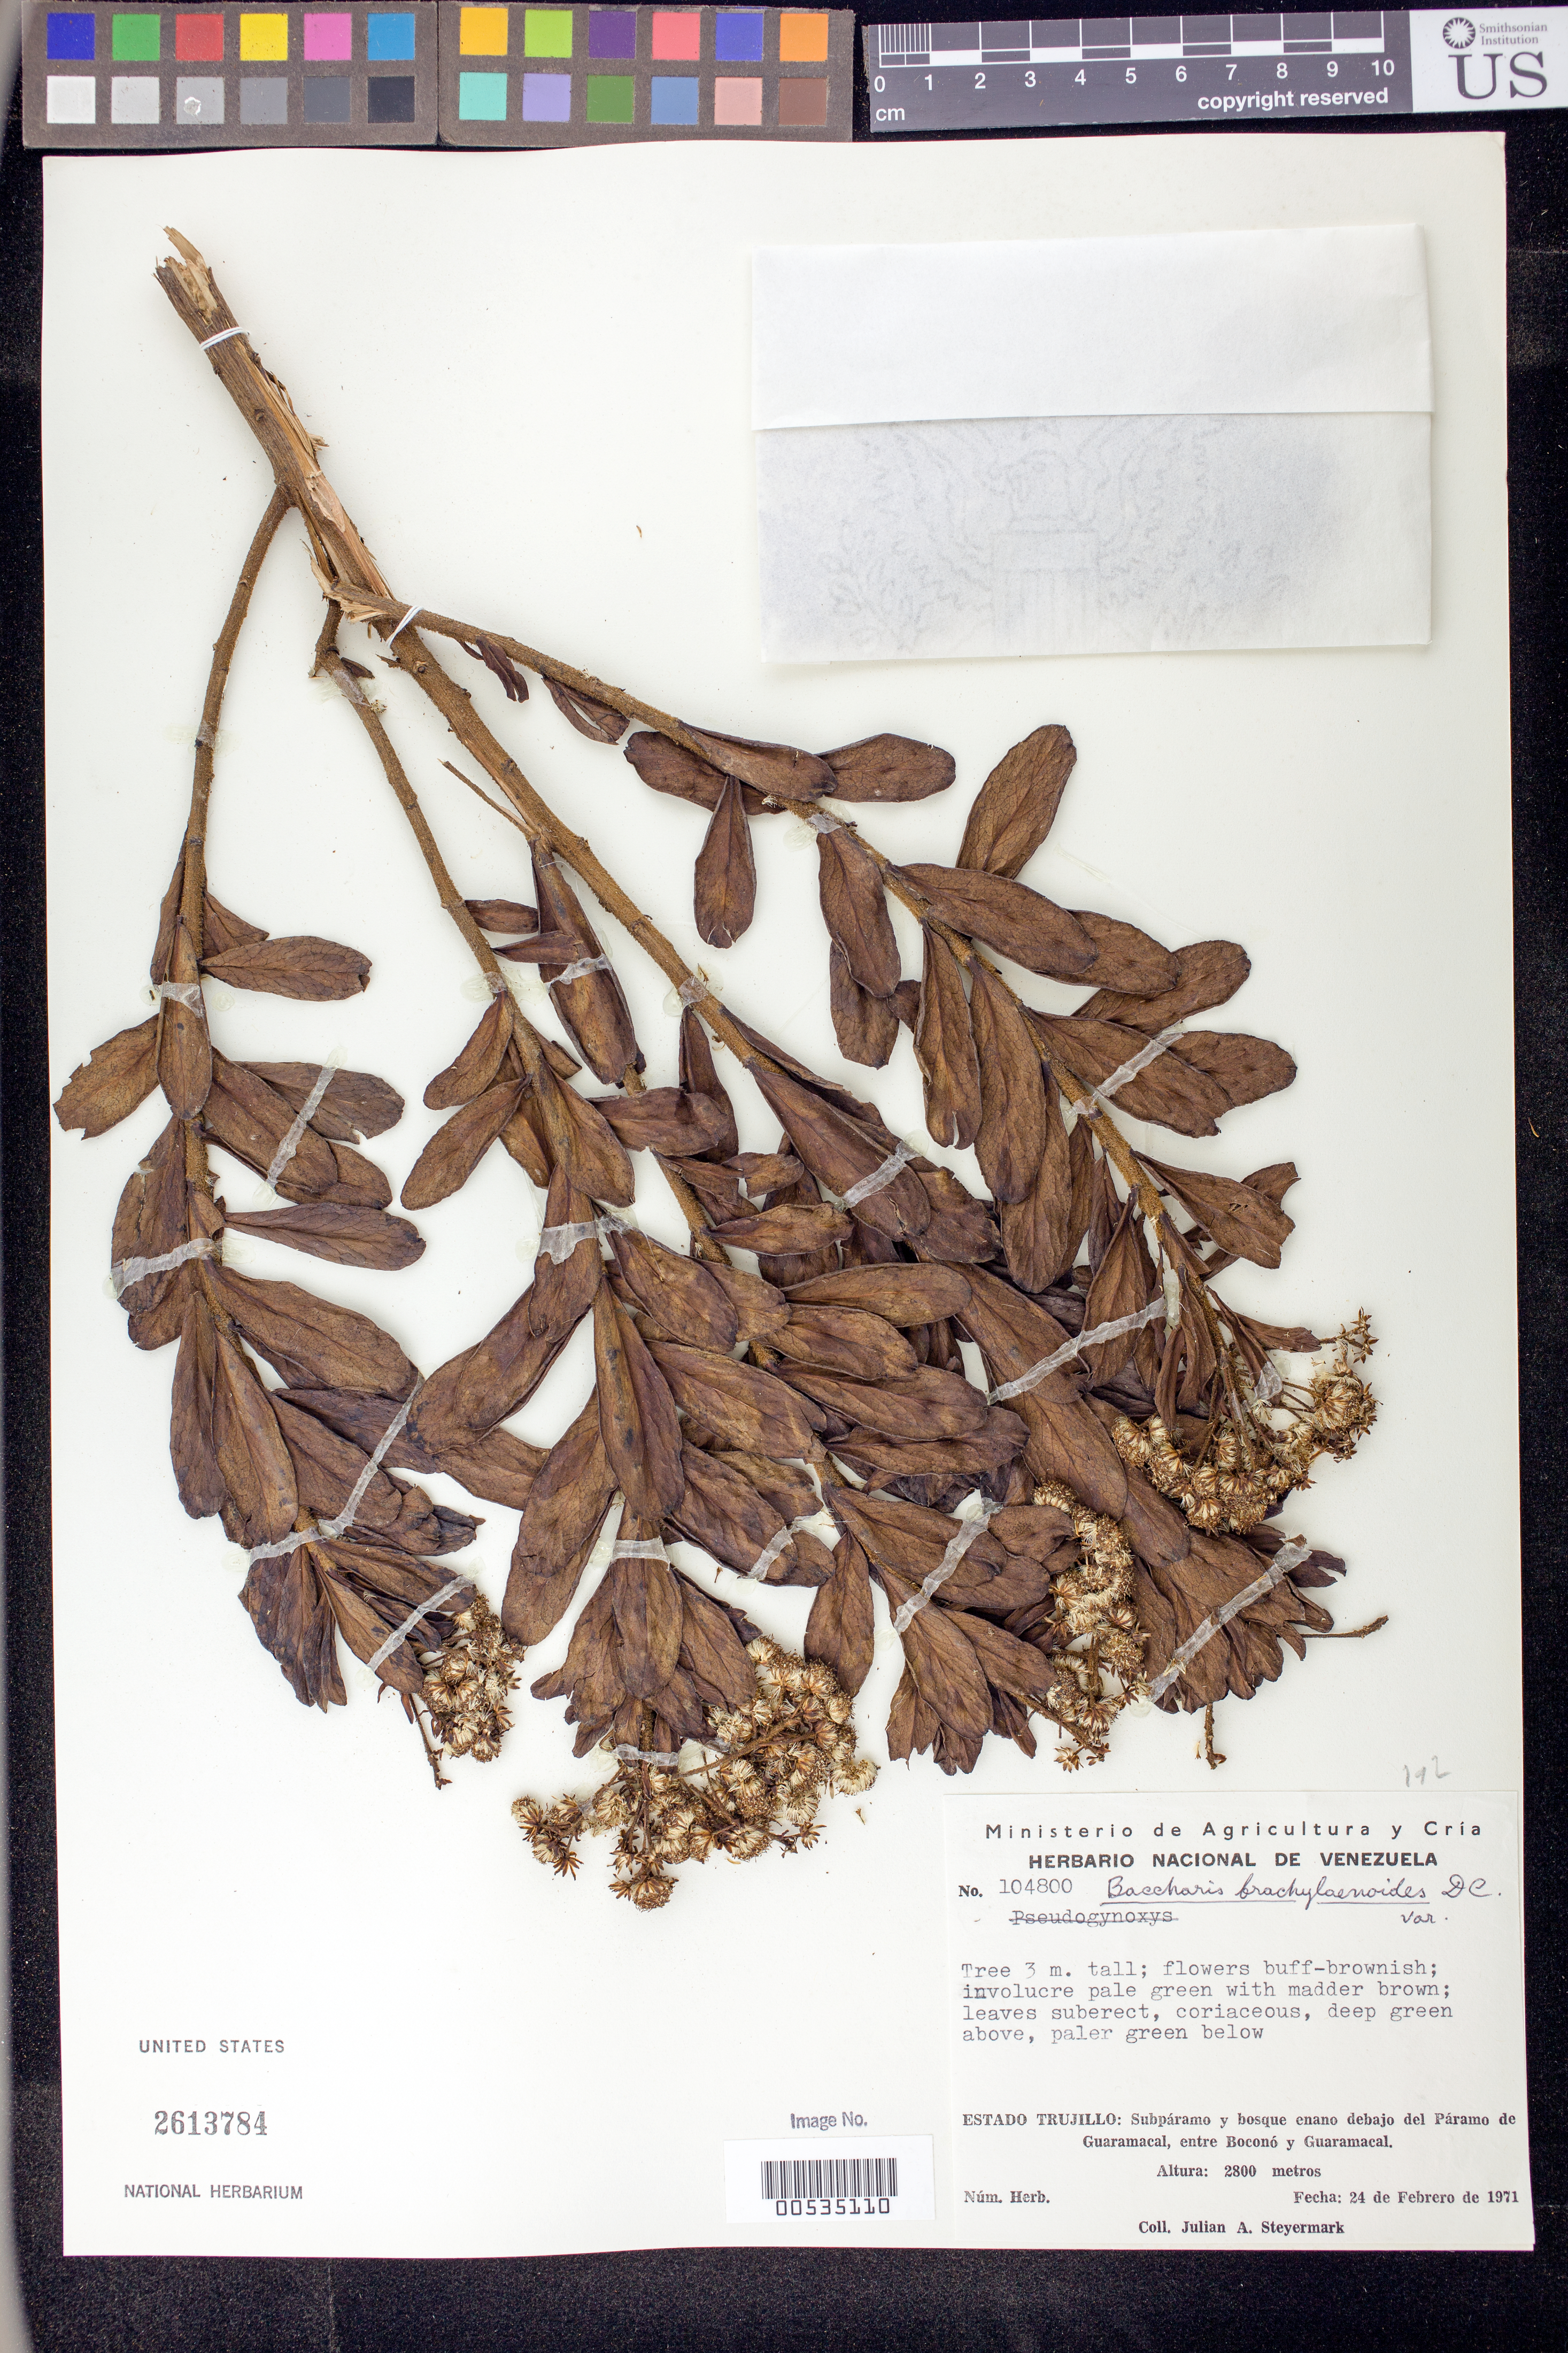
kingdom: Plantae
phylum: Tracheophyta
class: Magnoliopsida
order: Asterales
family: Asteraceae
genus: Baccharis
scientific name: Baccharis brachylaenoides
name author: DC.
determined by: Cuatrecasas, J.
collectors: J. Steyermark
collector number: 104800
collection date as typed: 24 Feb 1971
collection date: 1971-02-24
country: Venezuela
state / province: Trujillo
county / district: Boconó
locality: Páramo de Guaramacal, entre Boconó y Guaramacal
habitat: Subpáramo y bosque enano debajo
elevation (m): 2800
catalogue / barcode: US 2613784